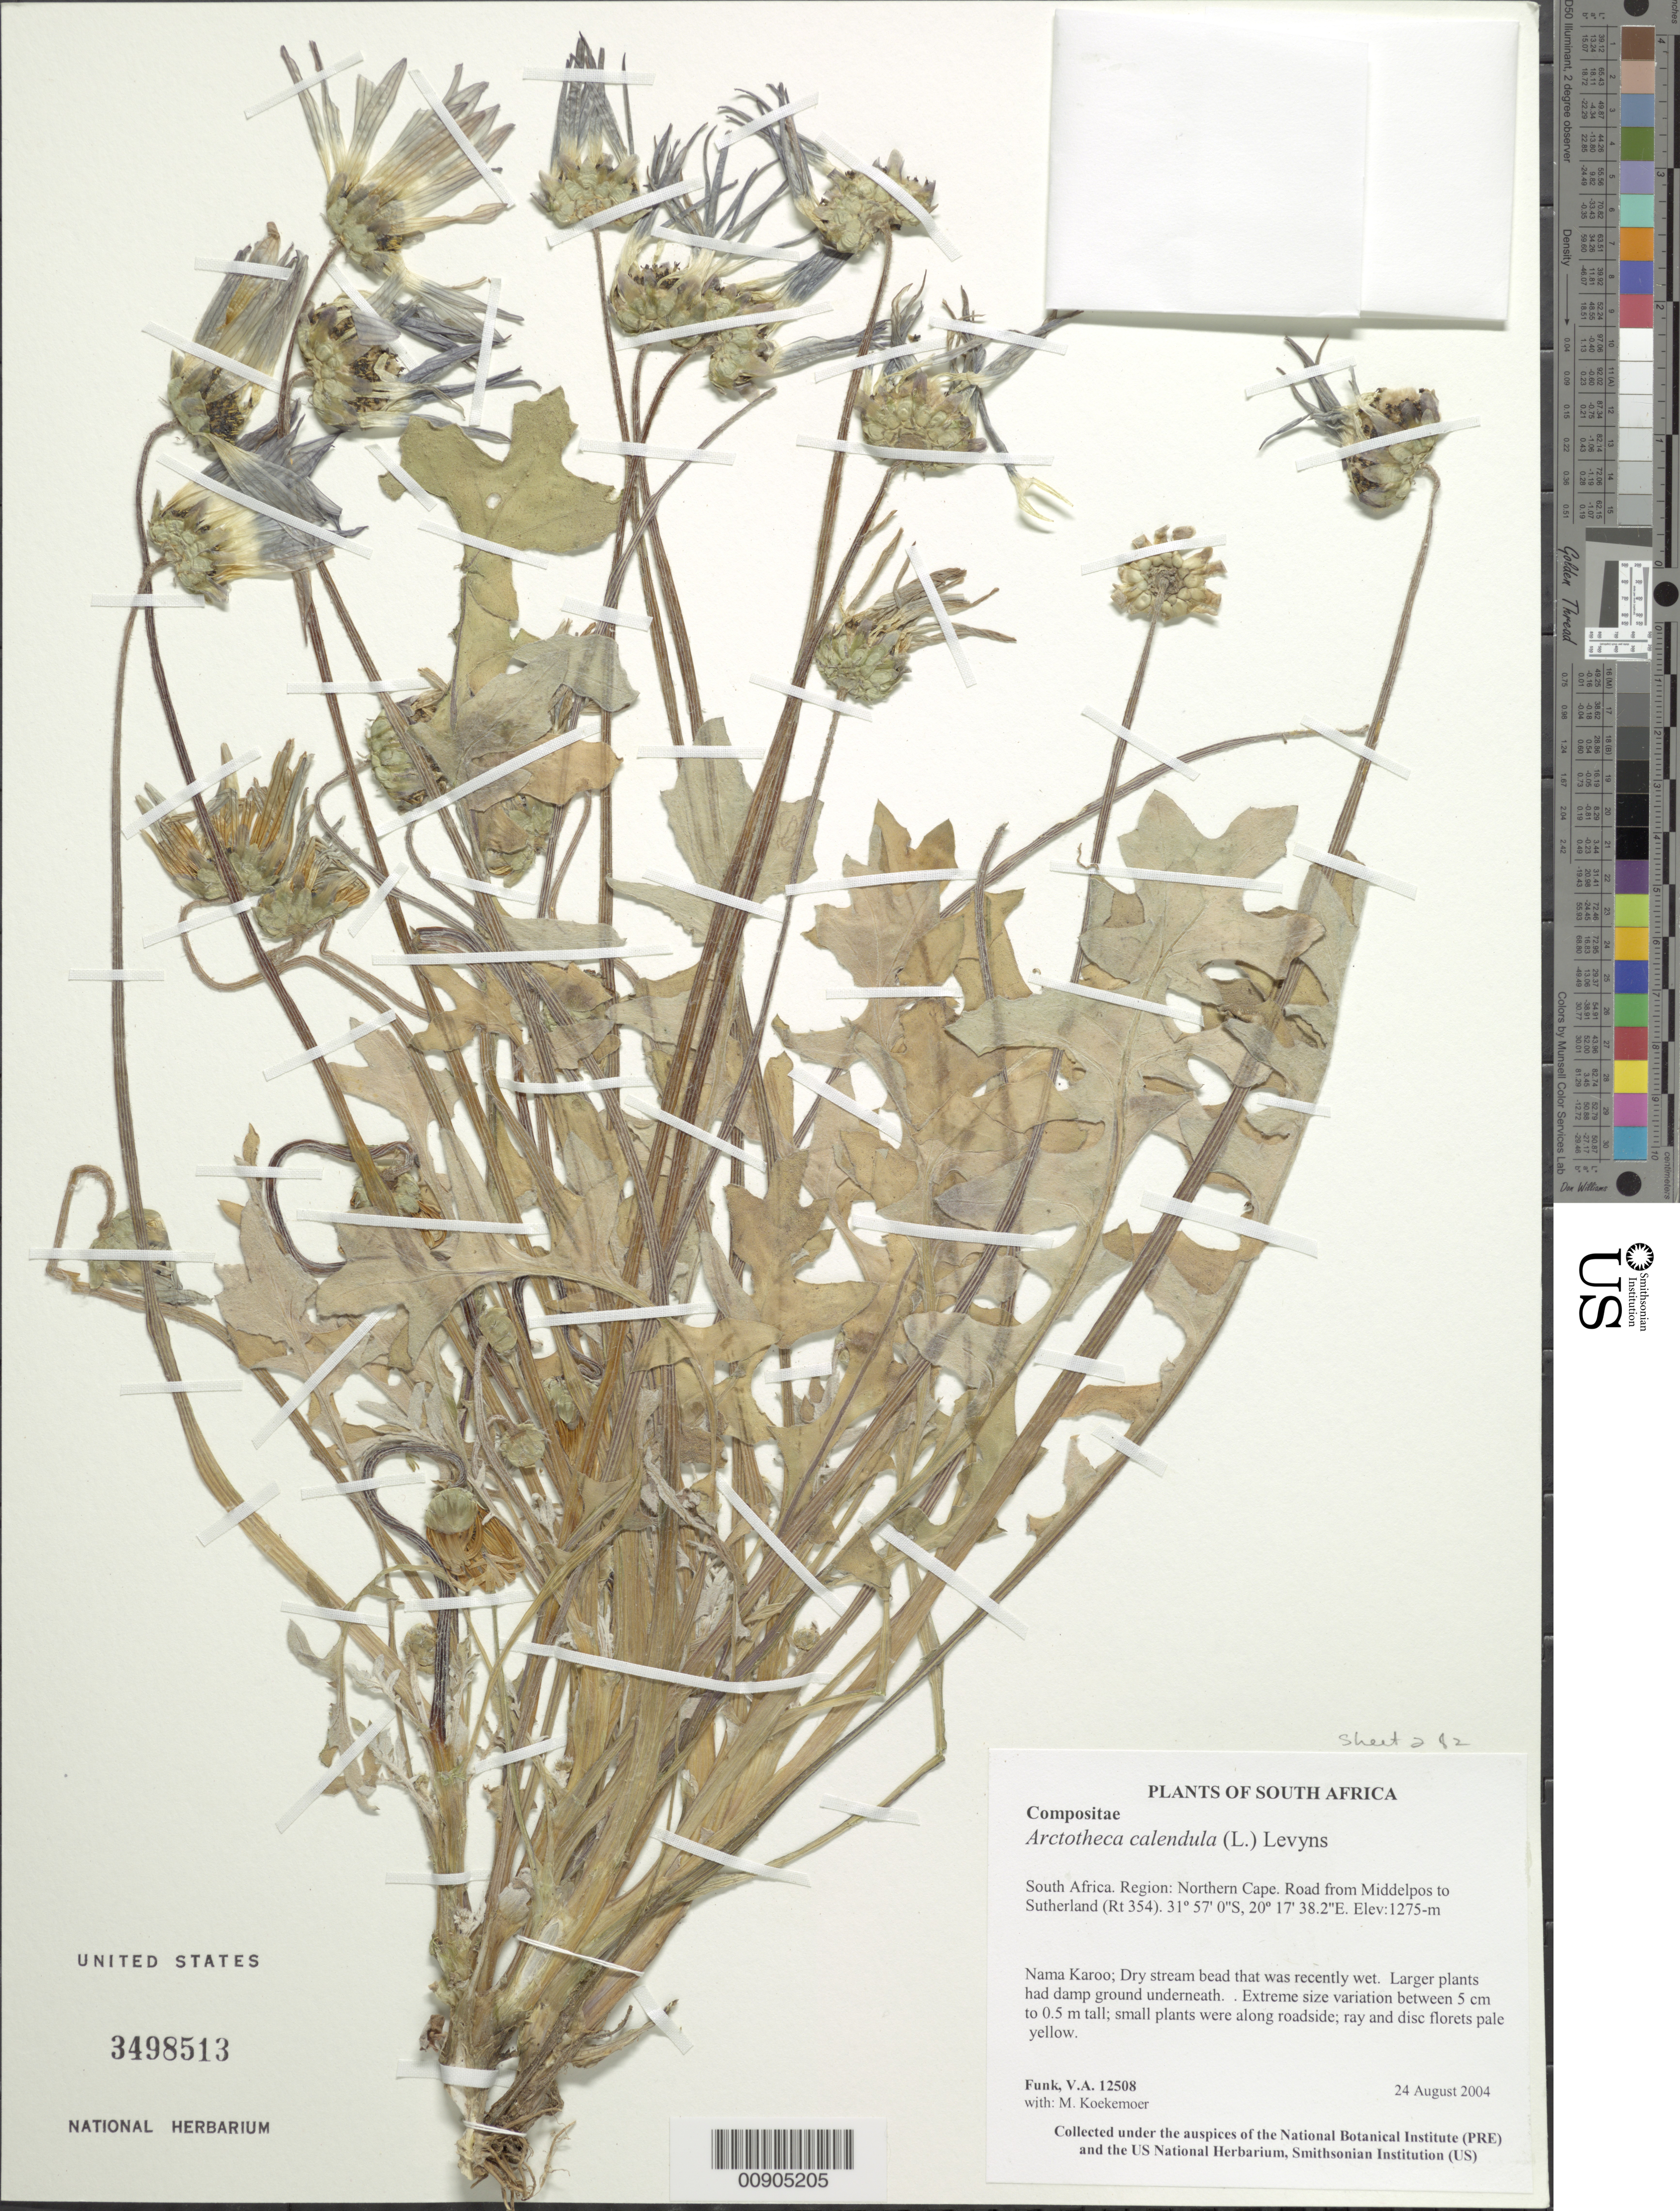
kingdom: Plantae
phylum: Tracheophyta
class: Magnoliopsida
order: Asterales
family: Asteraceae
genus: Arctotheca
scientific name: Arctotheca calendula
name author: (L.) Levyns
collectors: V. Funk & M. Koekemoer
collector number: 12508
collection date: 2004-08-24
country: South Africa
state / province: Northern Cape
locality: South Africa. Region: Northern Cape. Road from Middelpos to Sutherland (Rt 354)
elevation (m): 1275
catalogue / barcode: US 3498513